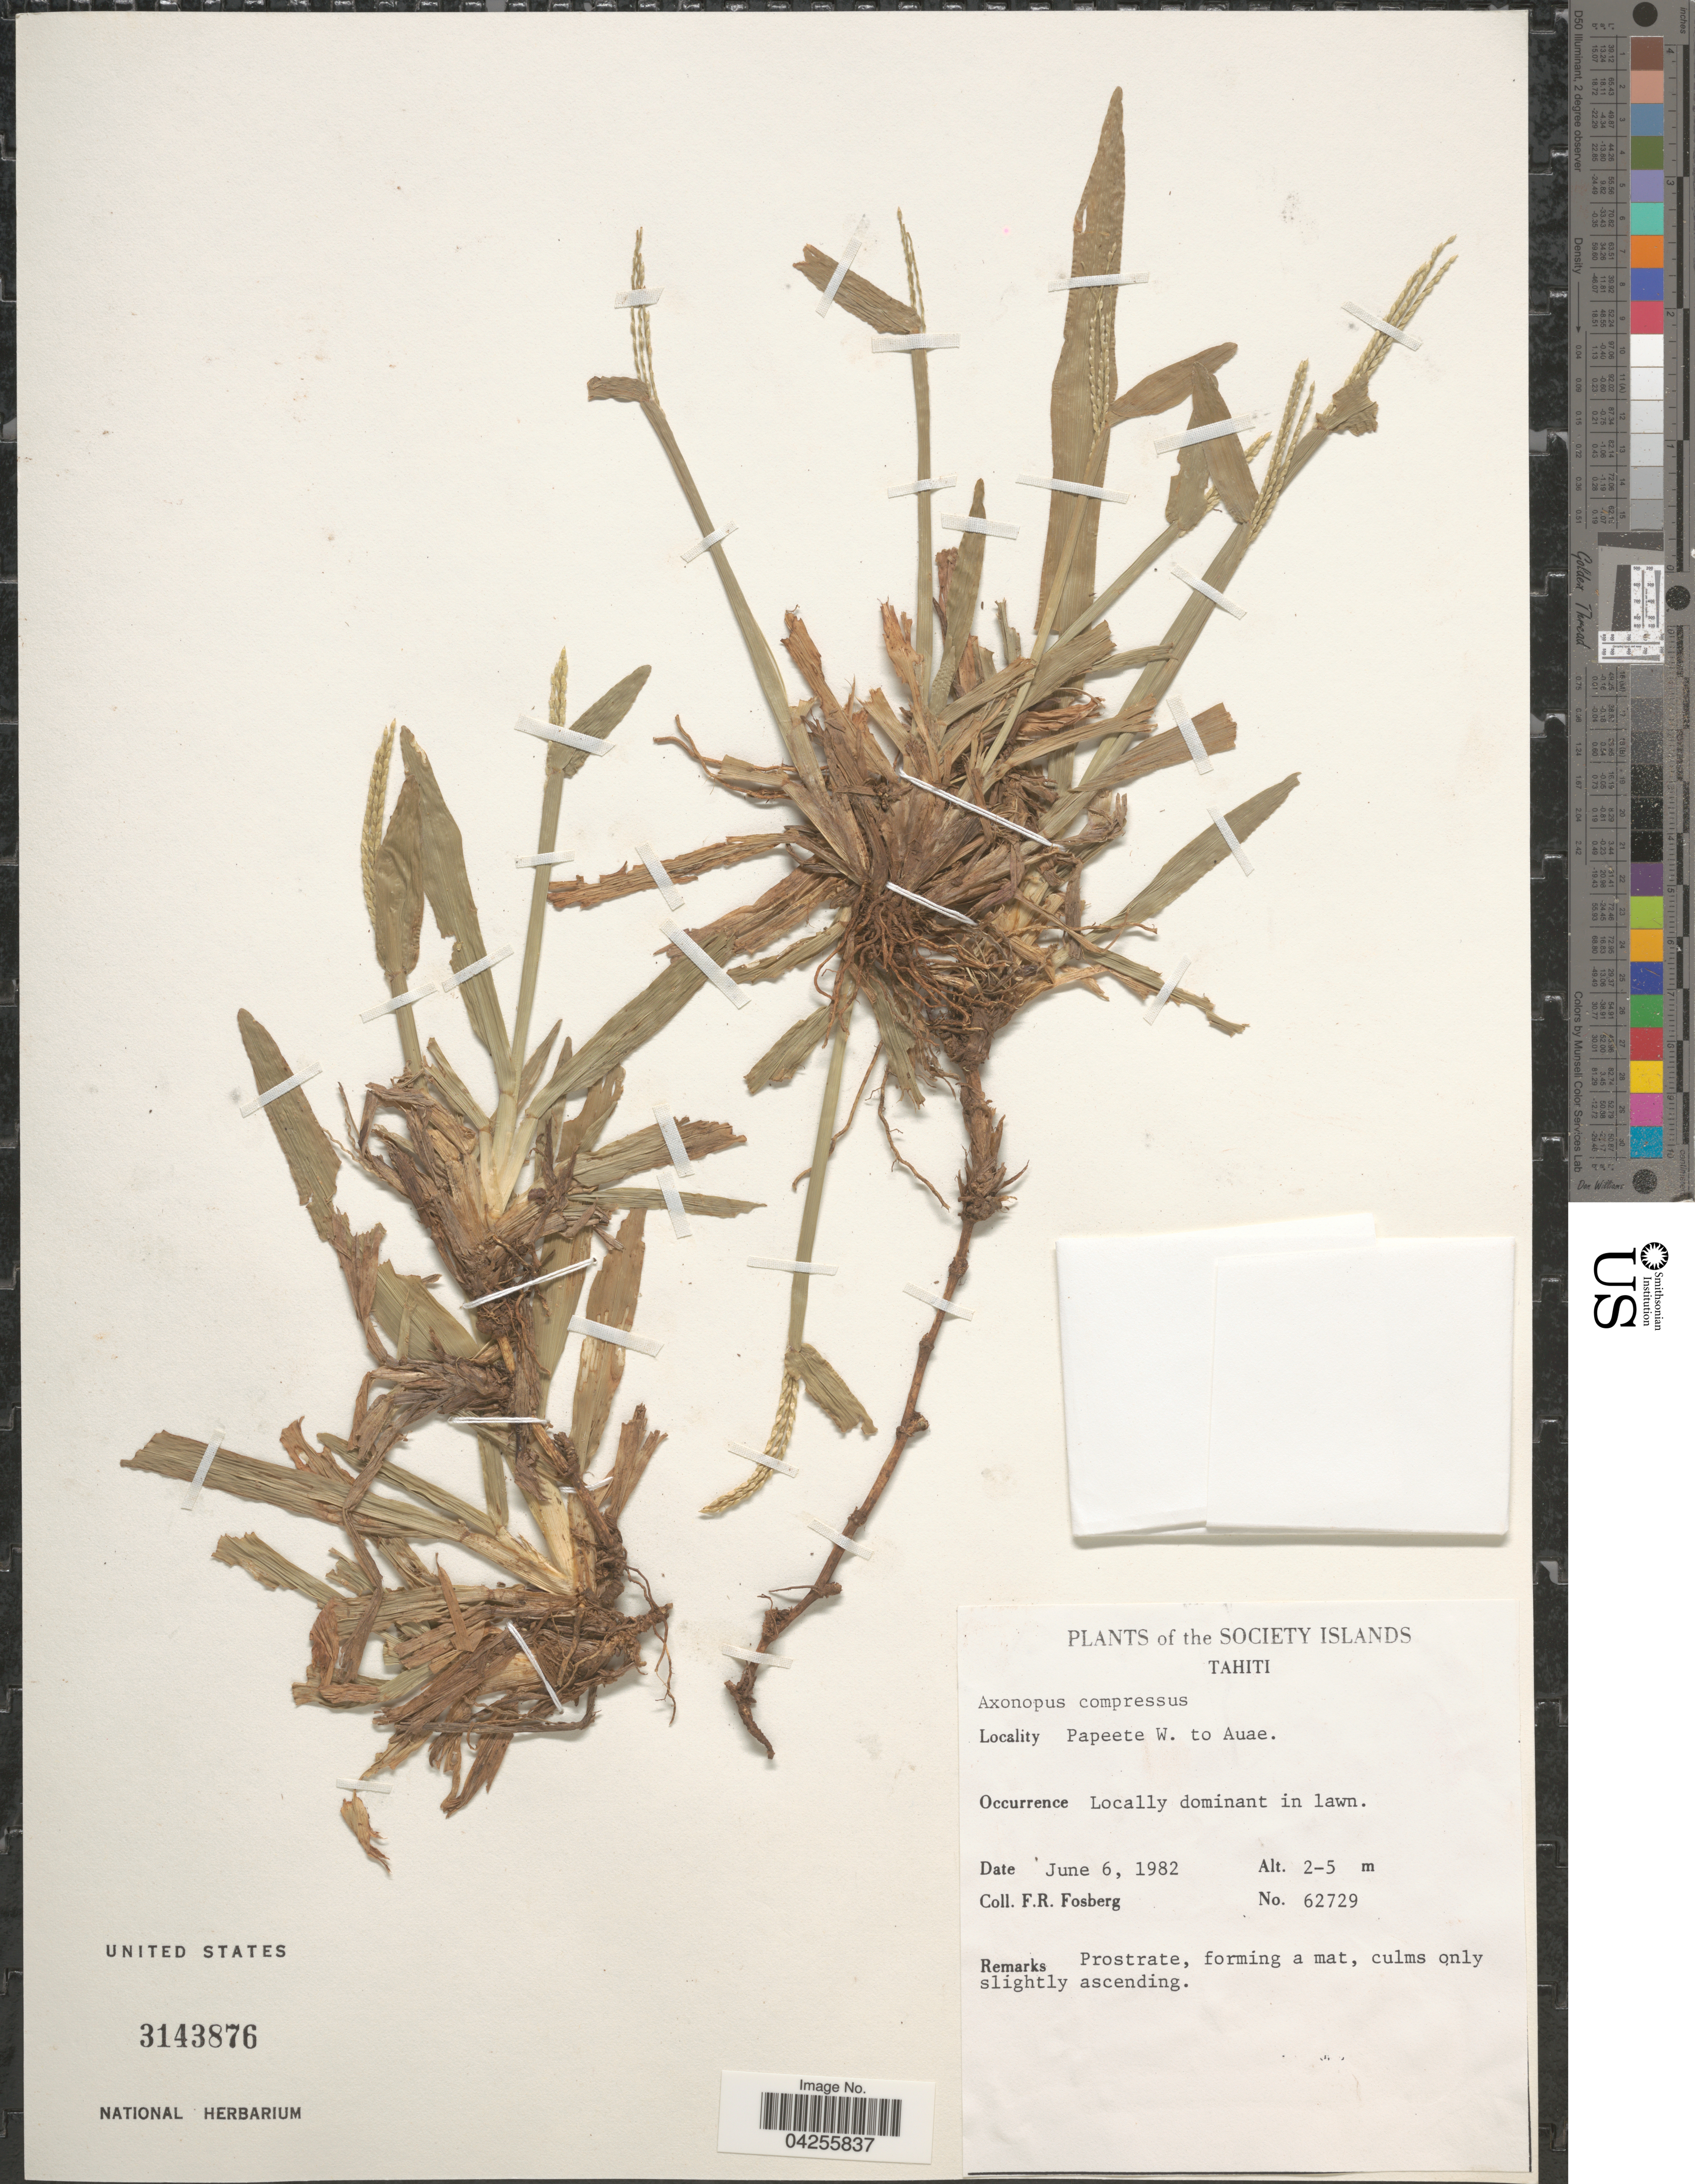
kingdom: Plantae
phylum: Tracheophyta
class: Liliopsida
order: Poales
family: Poaceae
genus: Axonopus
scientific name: Axonopus compressus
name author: (Sw.) P. Beauv.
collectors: F. R. Fosberg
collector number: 62729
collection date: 1982-06-06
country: French Polynesia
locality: The Society Islands. Tahiti. Papeete W. to Auae.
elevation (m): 2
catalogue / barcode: US 3143876